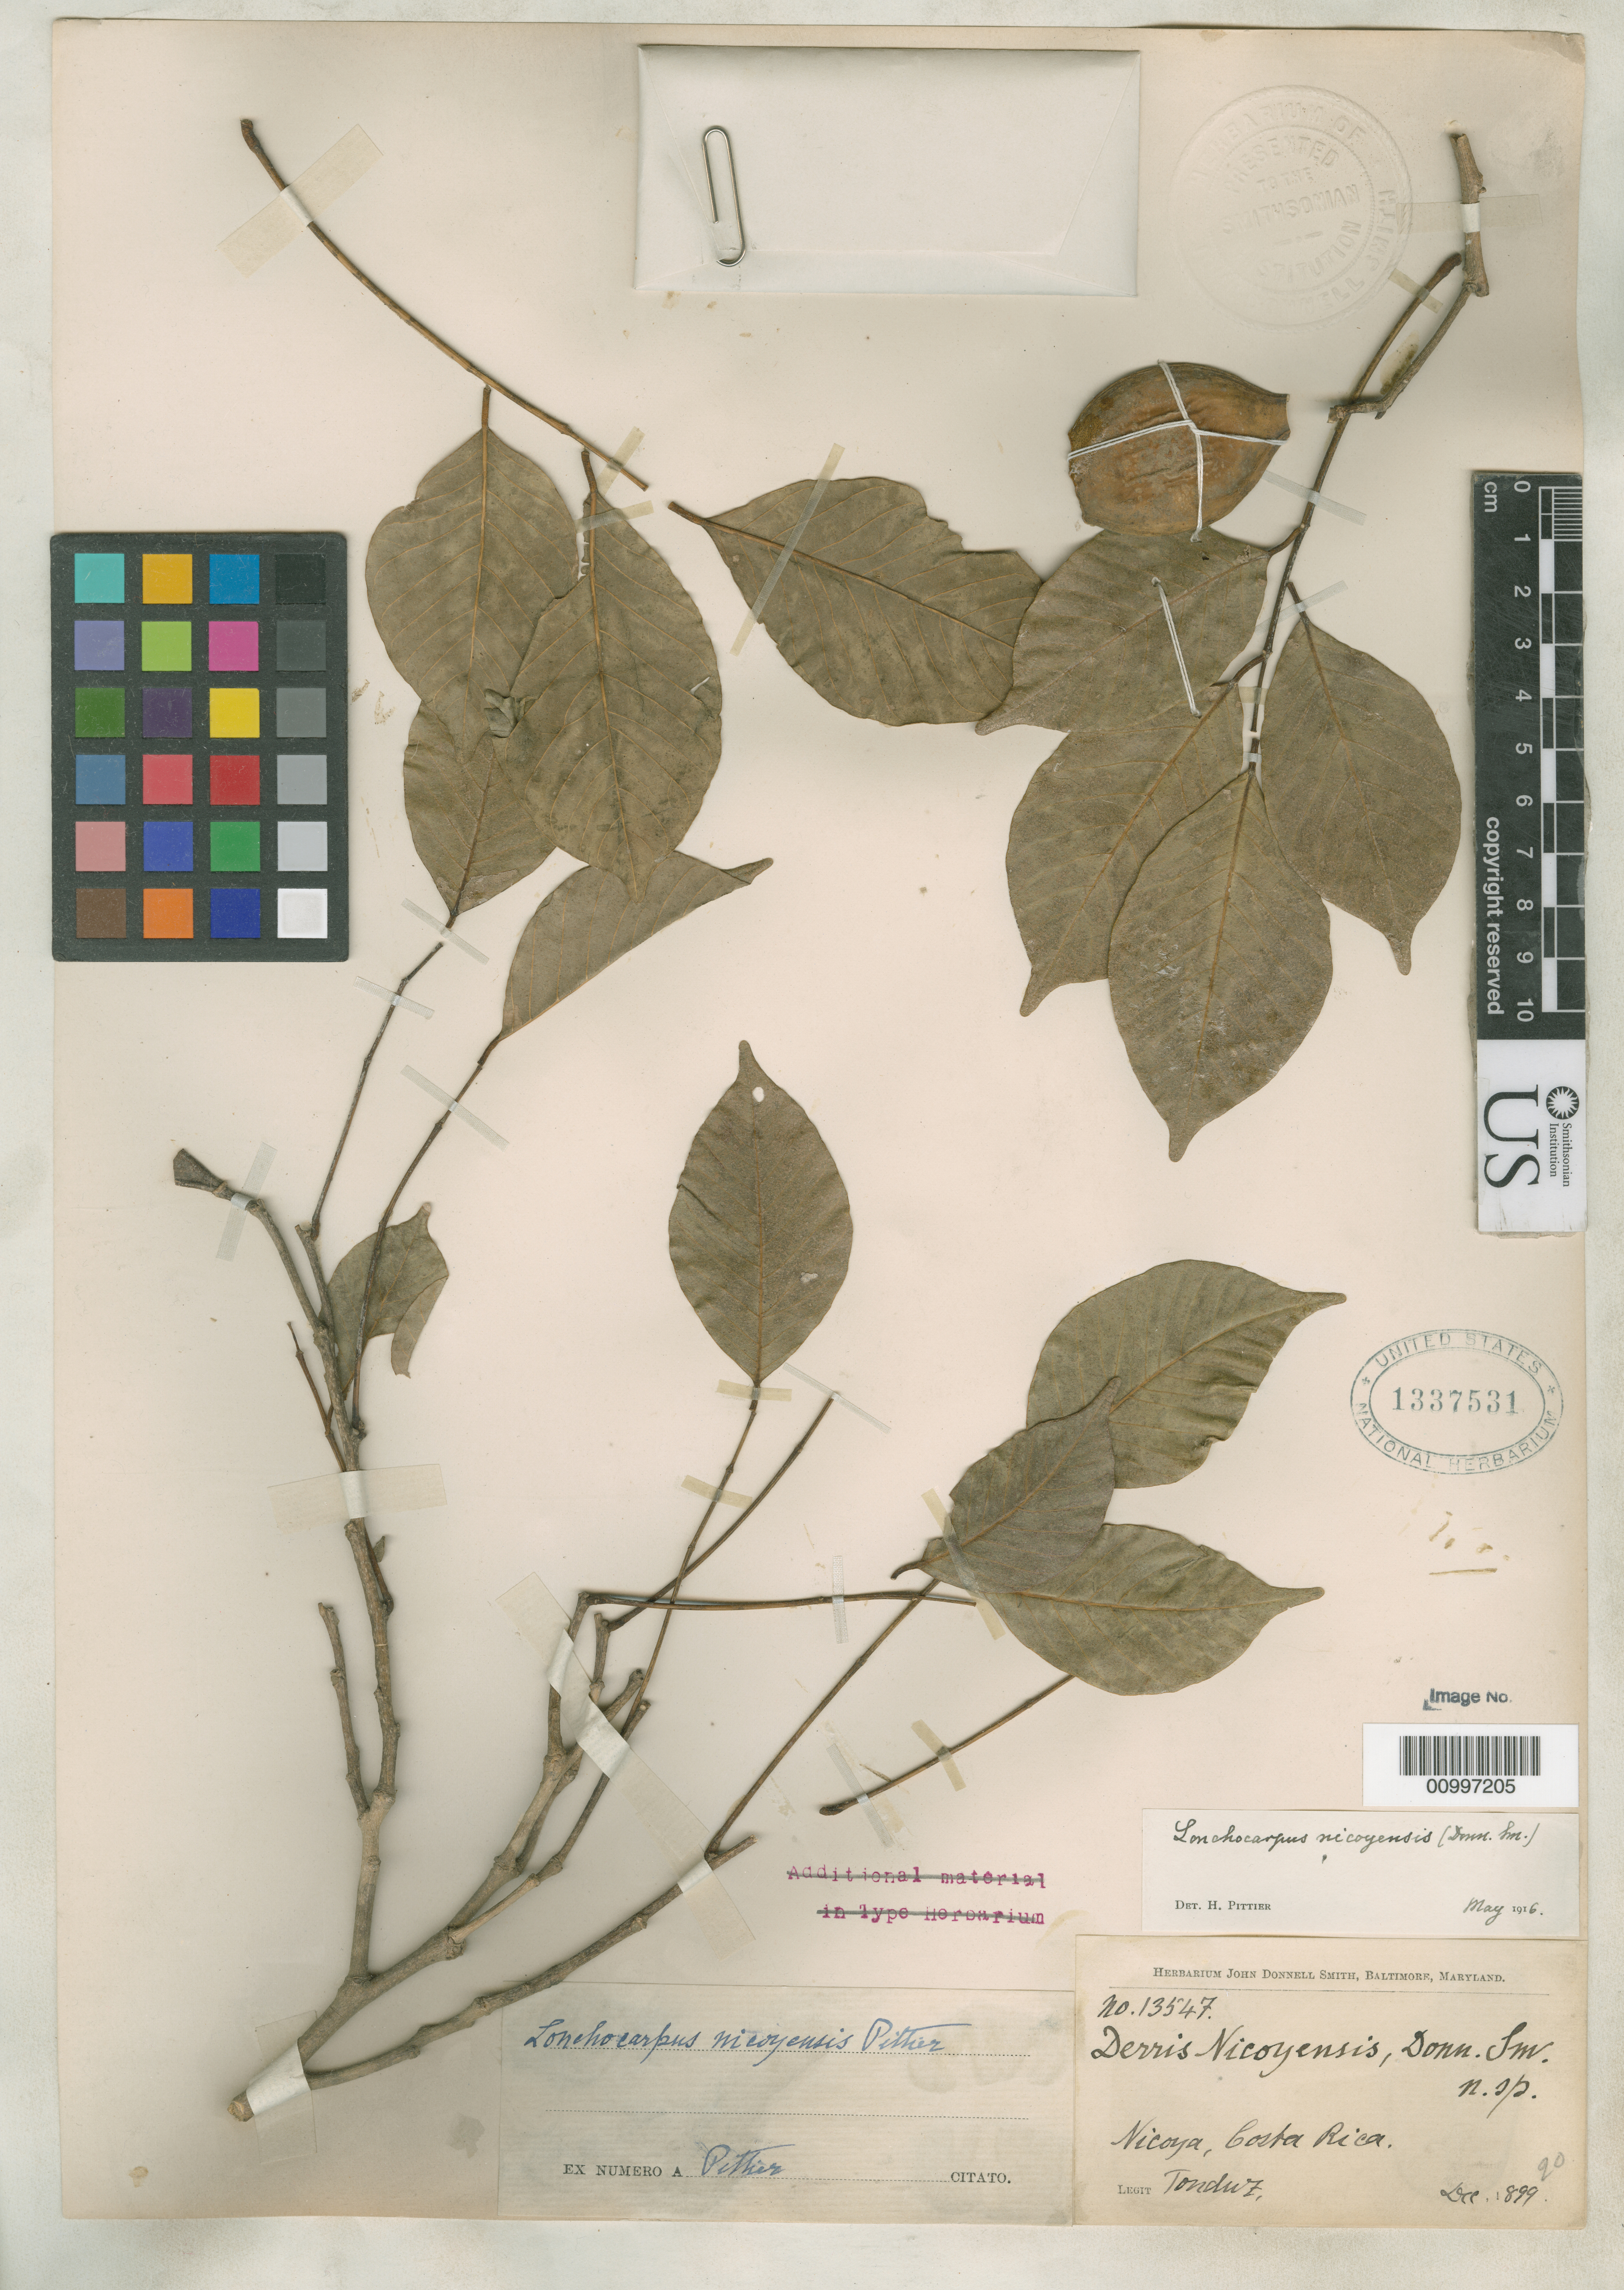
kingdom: Plantae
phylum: Tracheophyta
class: Magnoliopsida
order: Fabales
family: Fabaceae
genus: Derris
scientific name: Derris nicoyensis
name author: Donn. Sm.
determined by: Pittier, Henri F.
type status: Type Collection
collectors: A. Tonduz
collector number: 13547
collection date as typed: Dec 1899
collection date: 1899-12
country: Costa Rica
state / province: Guanacaste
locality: Nicoya.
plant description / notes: One of two sheets (USNH 01337530, 01337531) ex John Donnell Smith herbarium.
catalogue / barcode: US 1337531